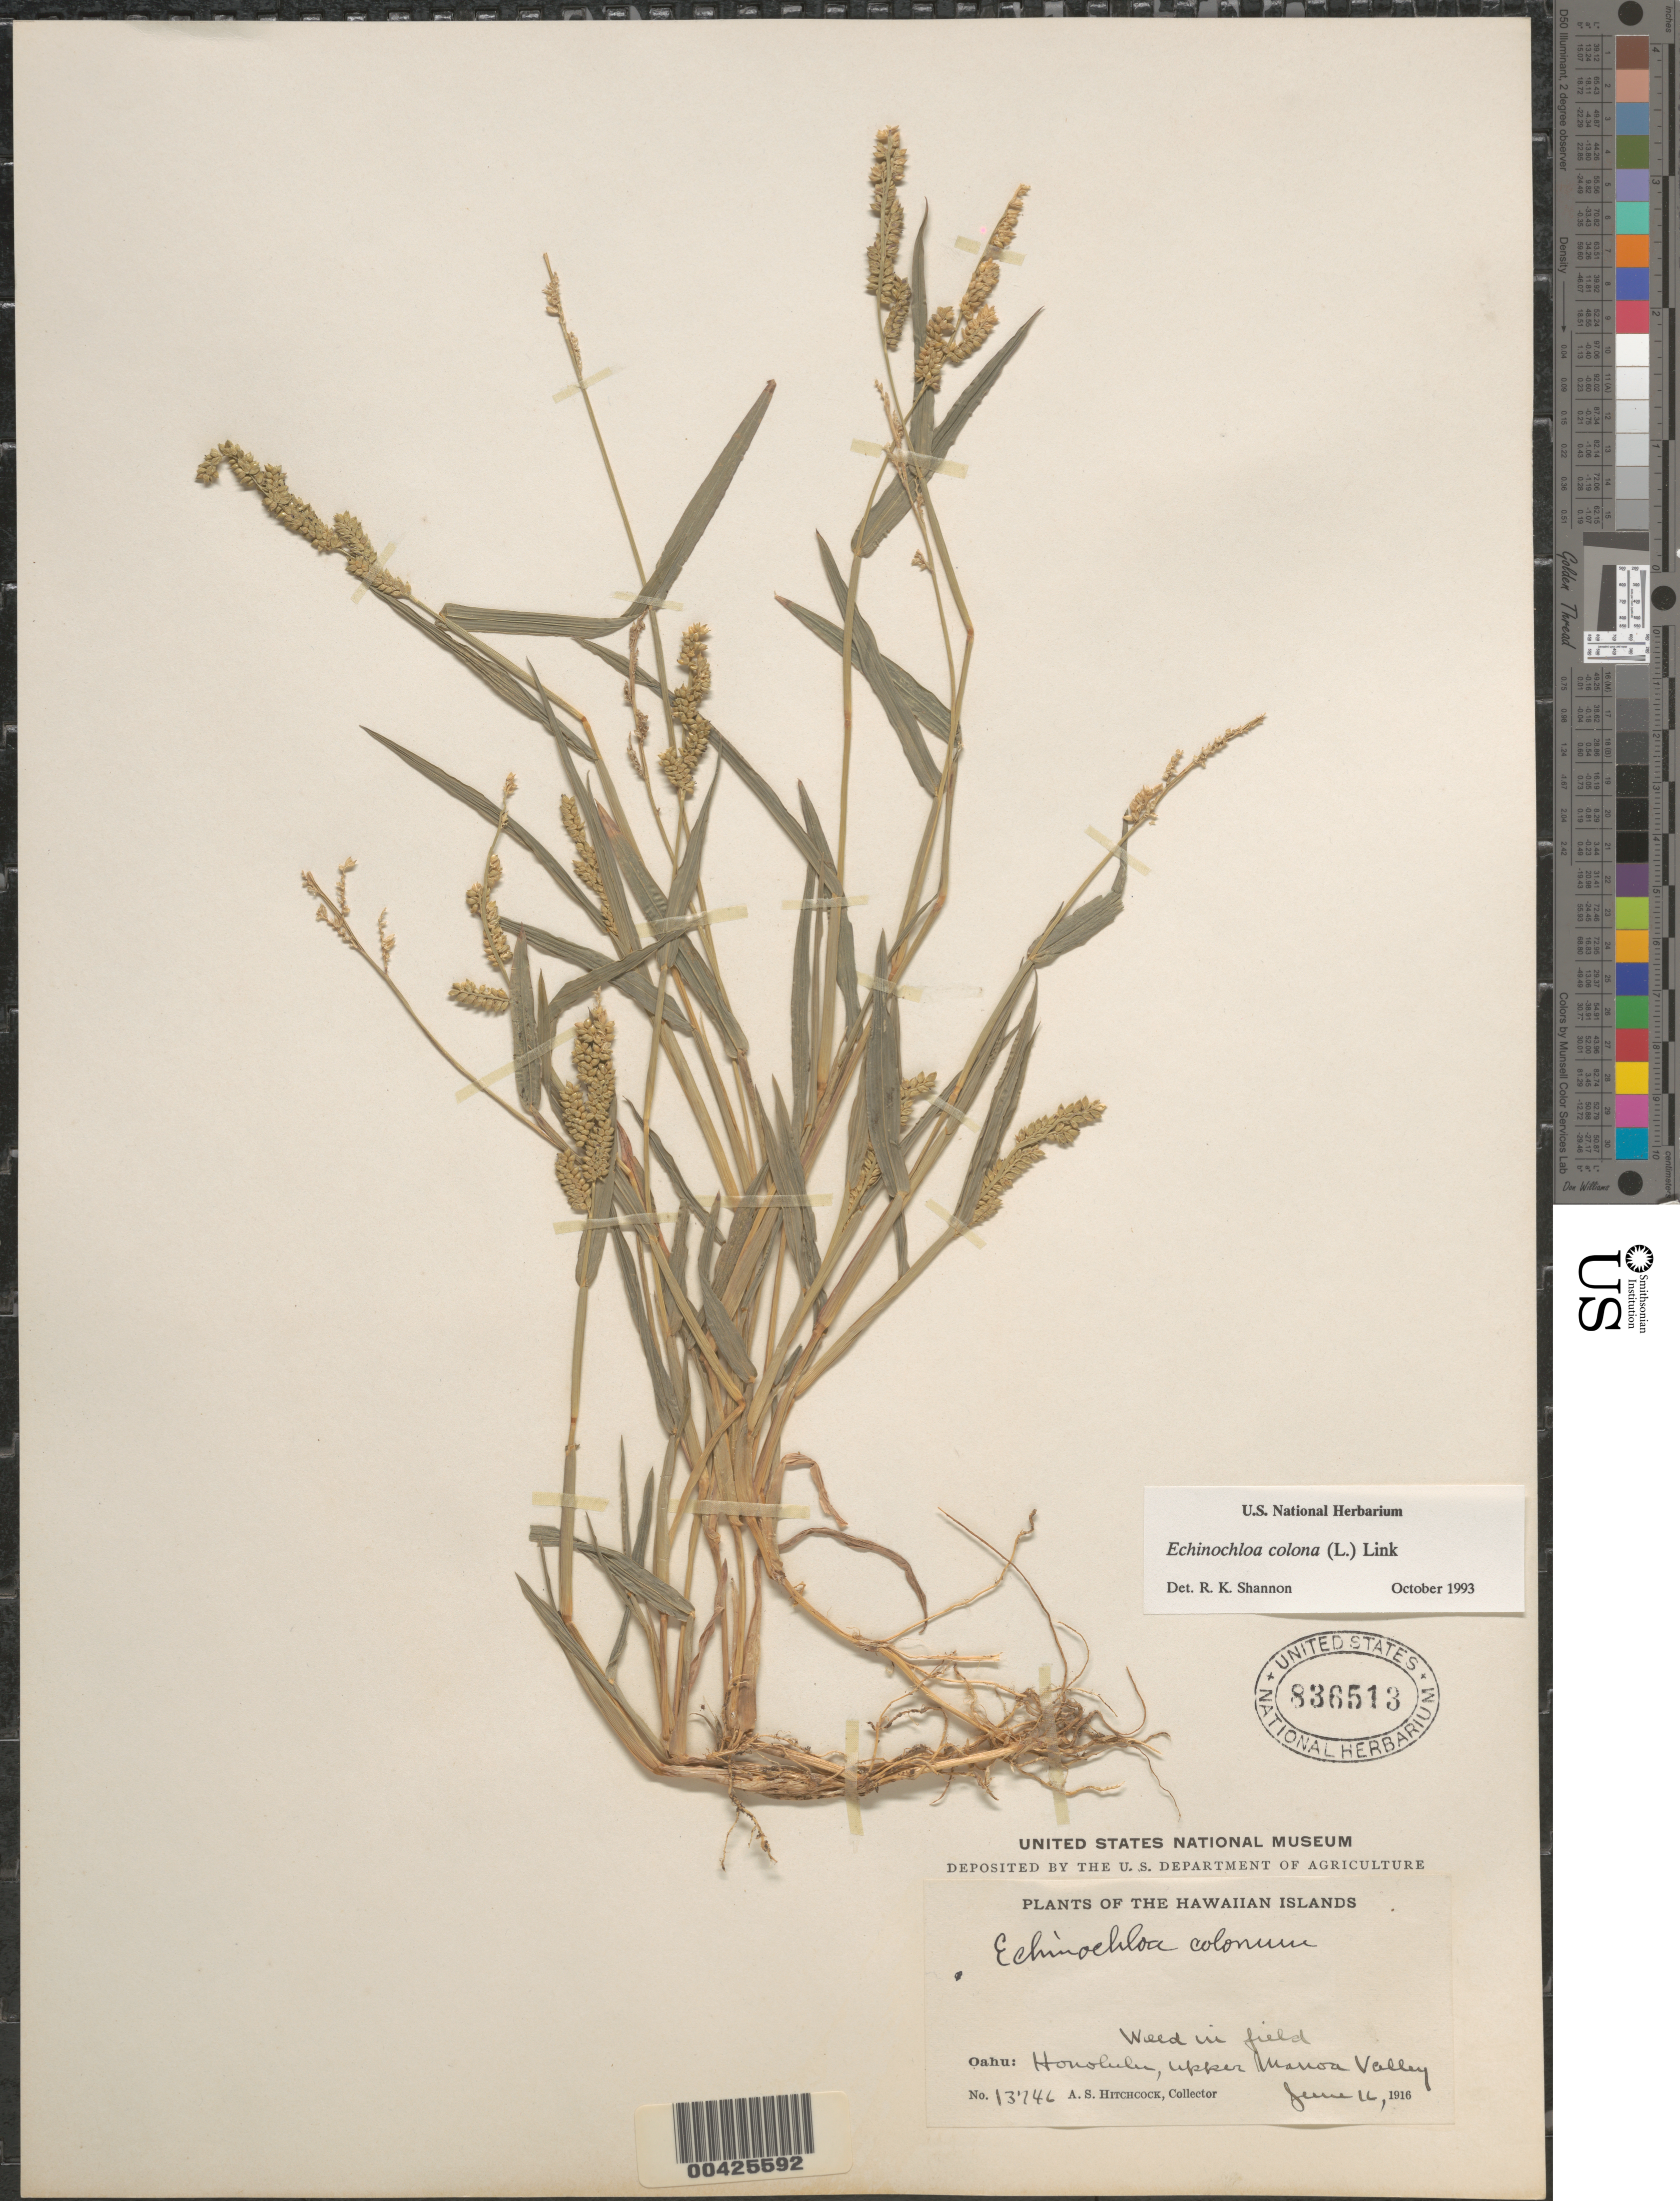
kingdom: Plantae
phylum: Tracheophyta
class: Liliopsida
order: Poales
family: Poaceae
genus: Echinochloa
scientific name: Echinochloa colona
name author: (L.) Link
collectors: A. S. Hitchcock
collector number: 13746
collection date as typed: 16 Jun 1916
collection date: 1916-06-16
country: United States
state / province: Hawaii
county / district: Honolulu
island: Oahu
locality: Honolulu, upper Manoa Valley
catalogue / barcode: US 836513